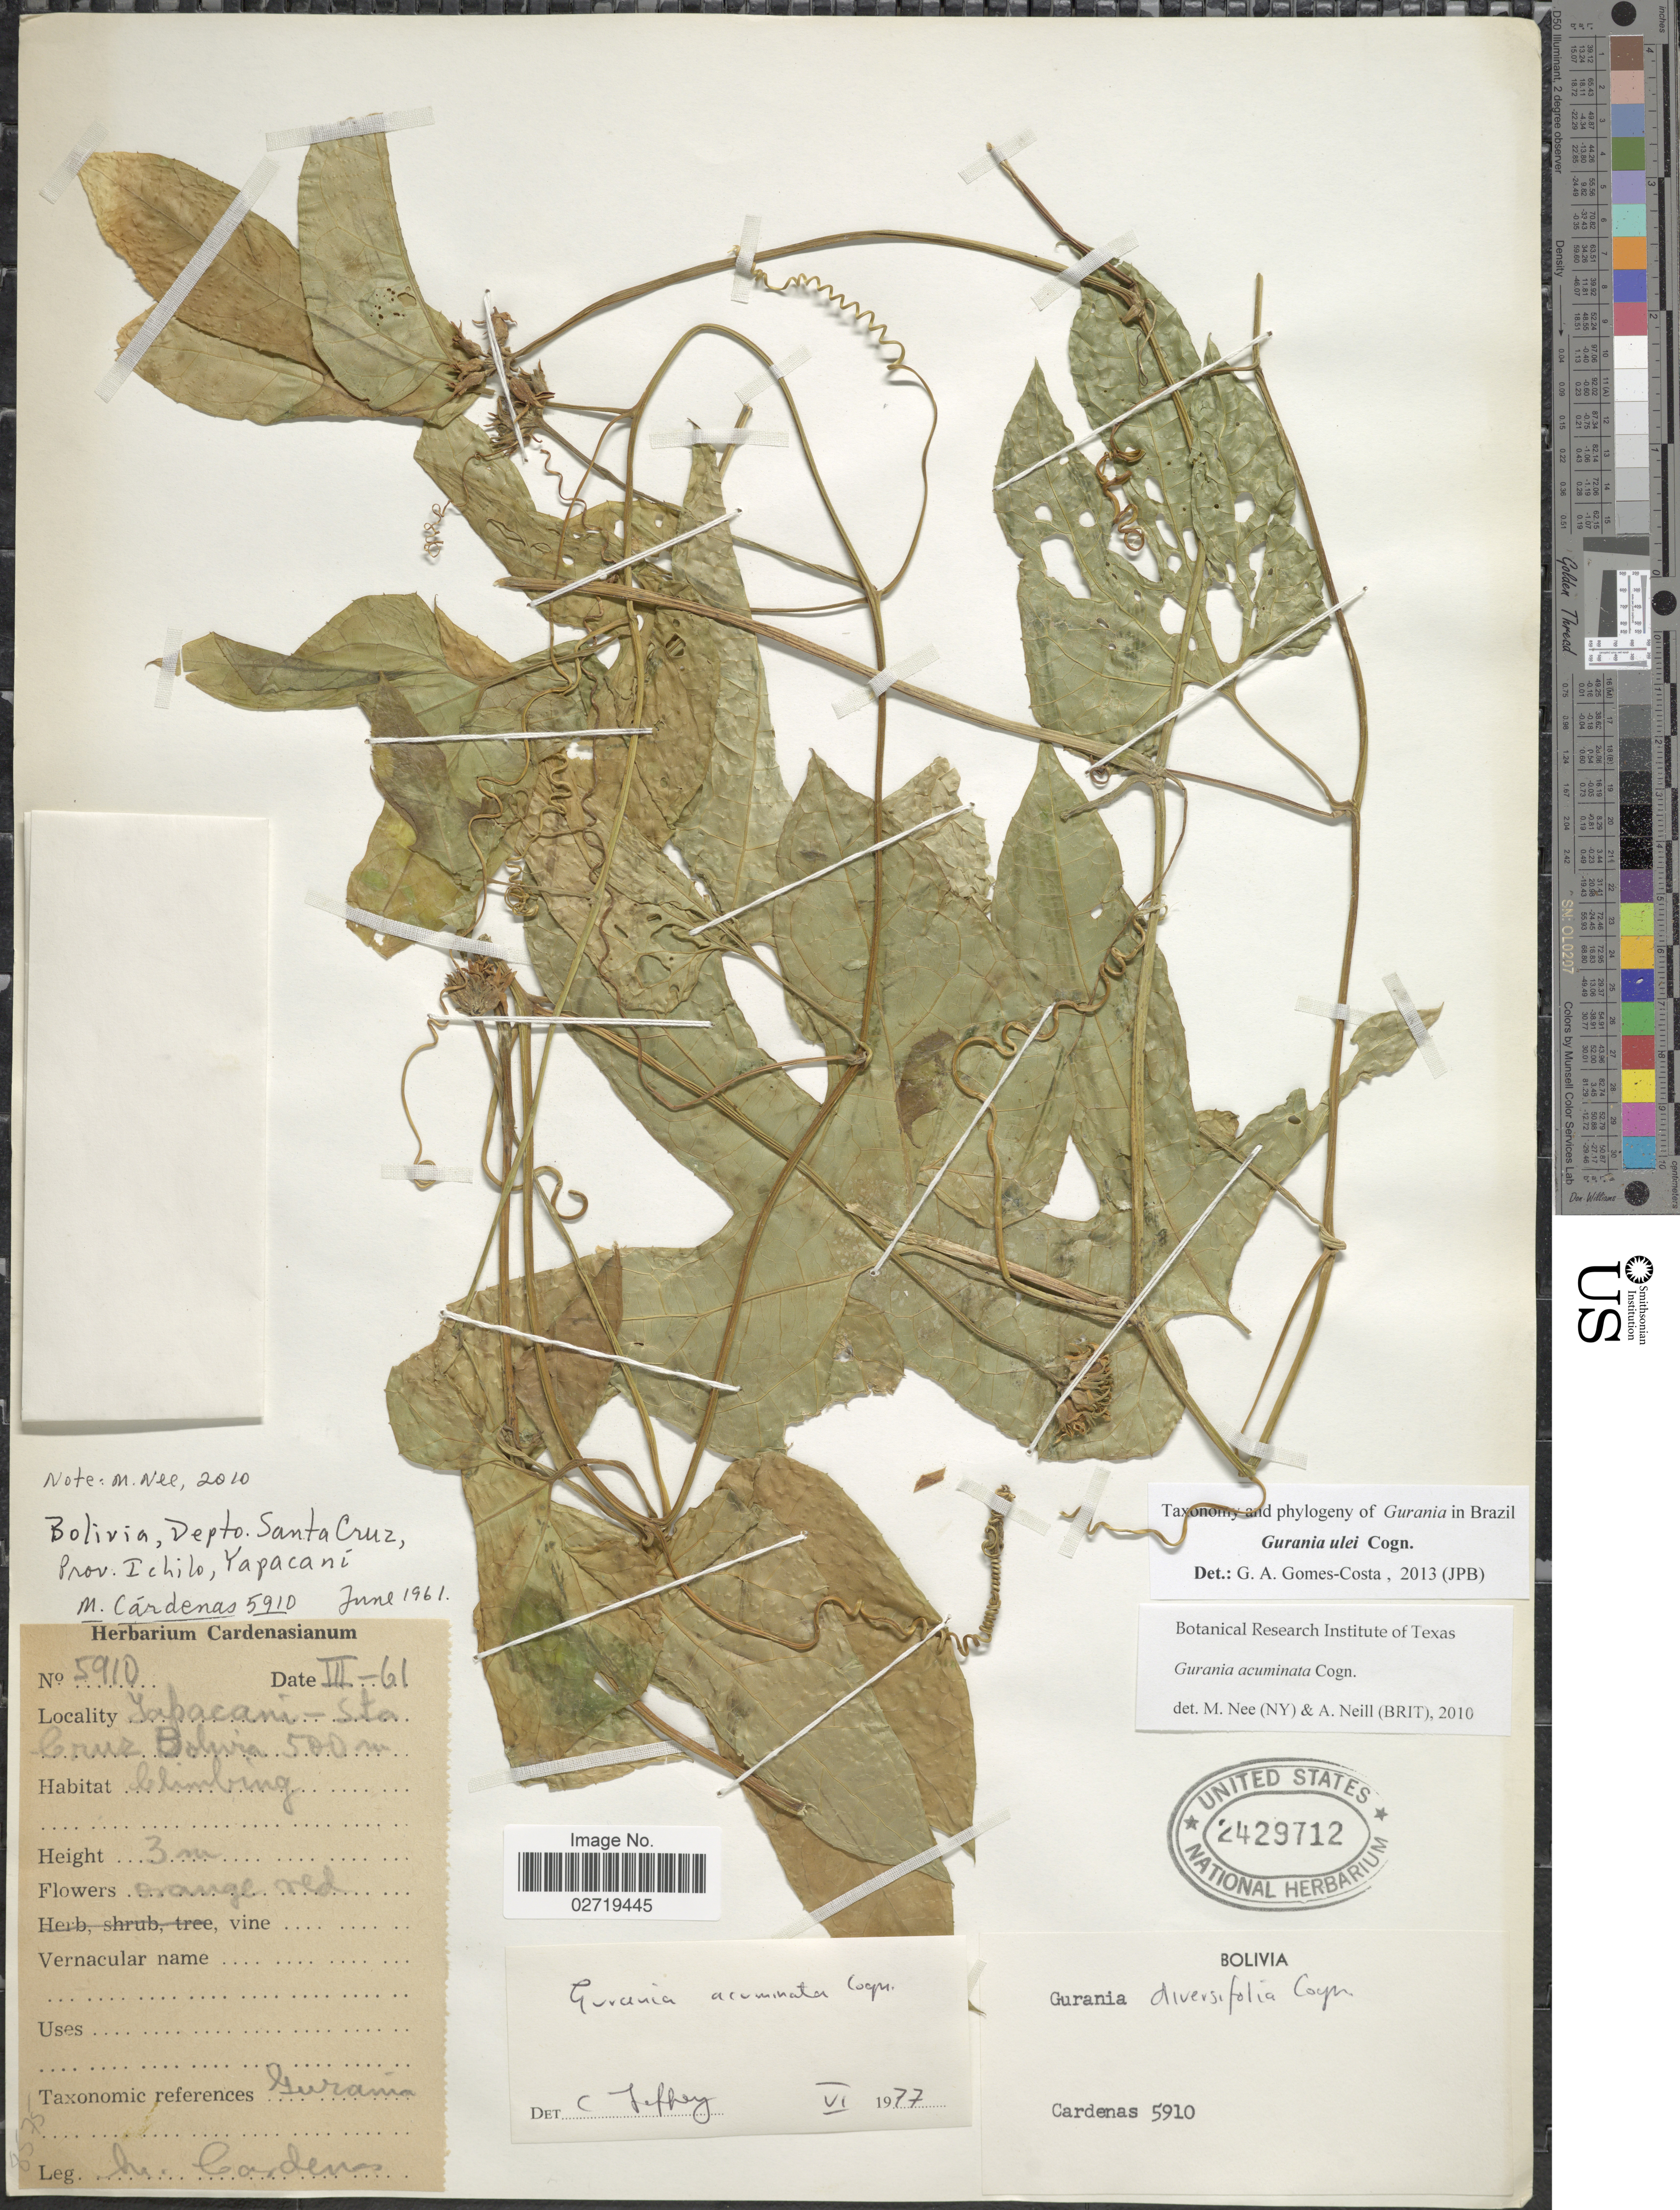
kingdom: Plantae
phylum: Tracheophyta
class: Magnoliopsida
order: Cucurbitales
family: Cucurbitaceae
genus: Gurania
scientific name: Gurania ulei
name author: Cogn. in Engl.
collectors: M. Cárdenas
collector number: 5910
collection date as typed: Transcribed d/m/y: /3/61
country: Bolivia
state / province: Santa Cruz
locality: Japacani - Sta Cruz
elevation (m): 500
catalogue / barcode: US 2429712